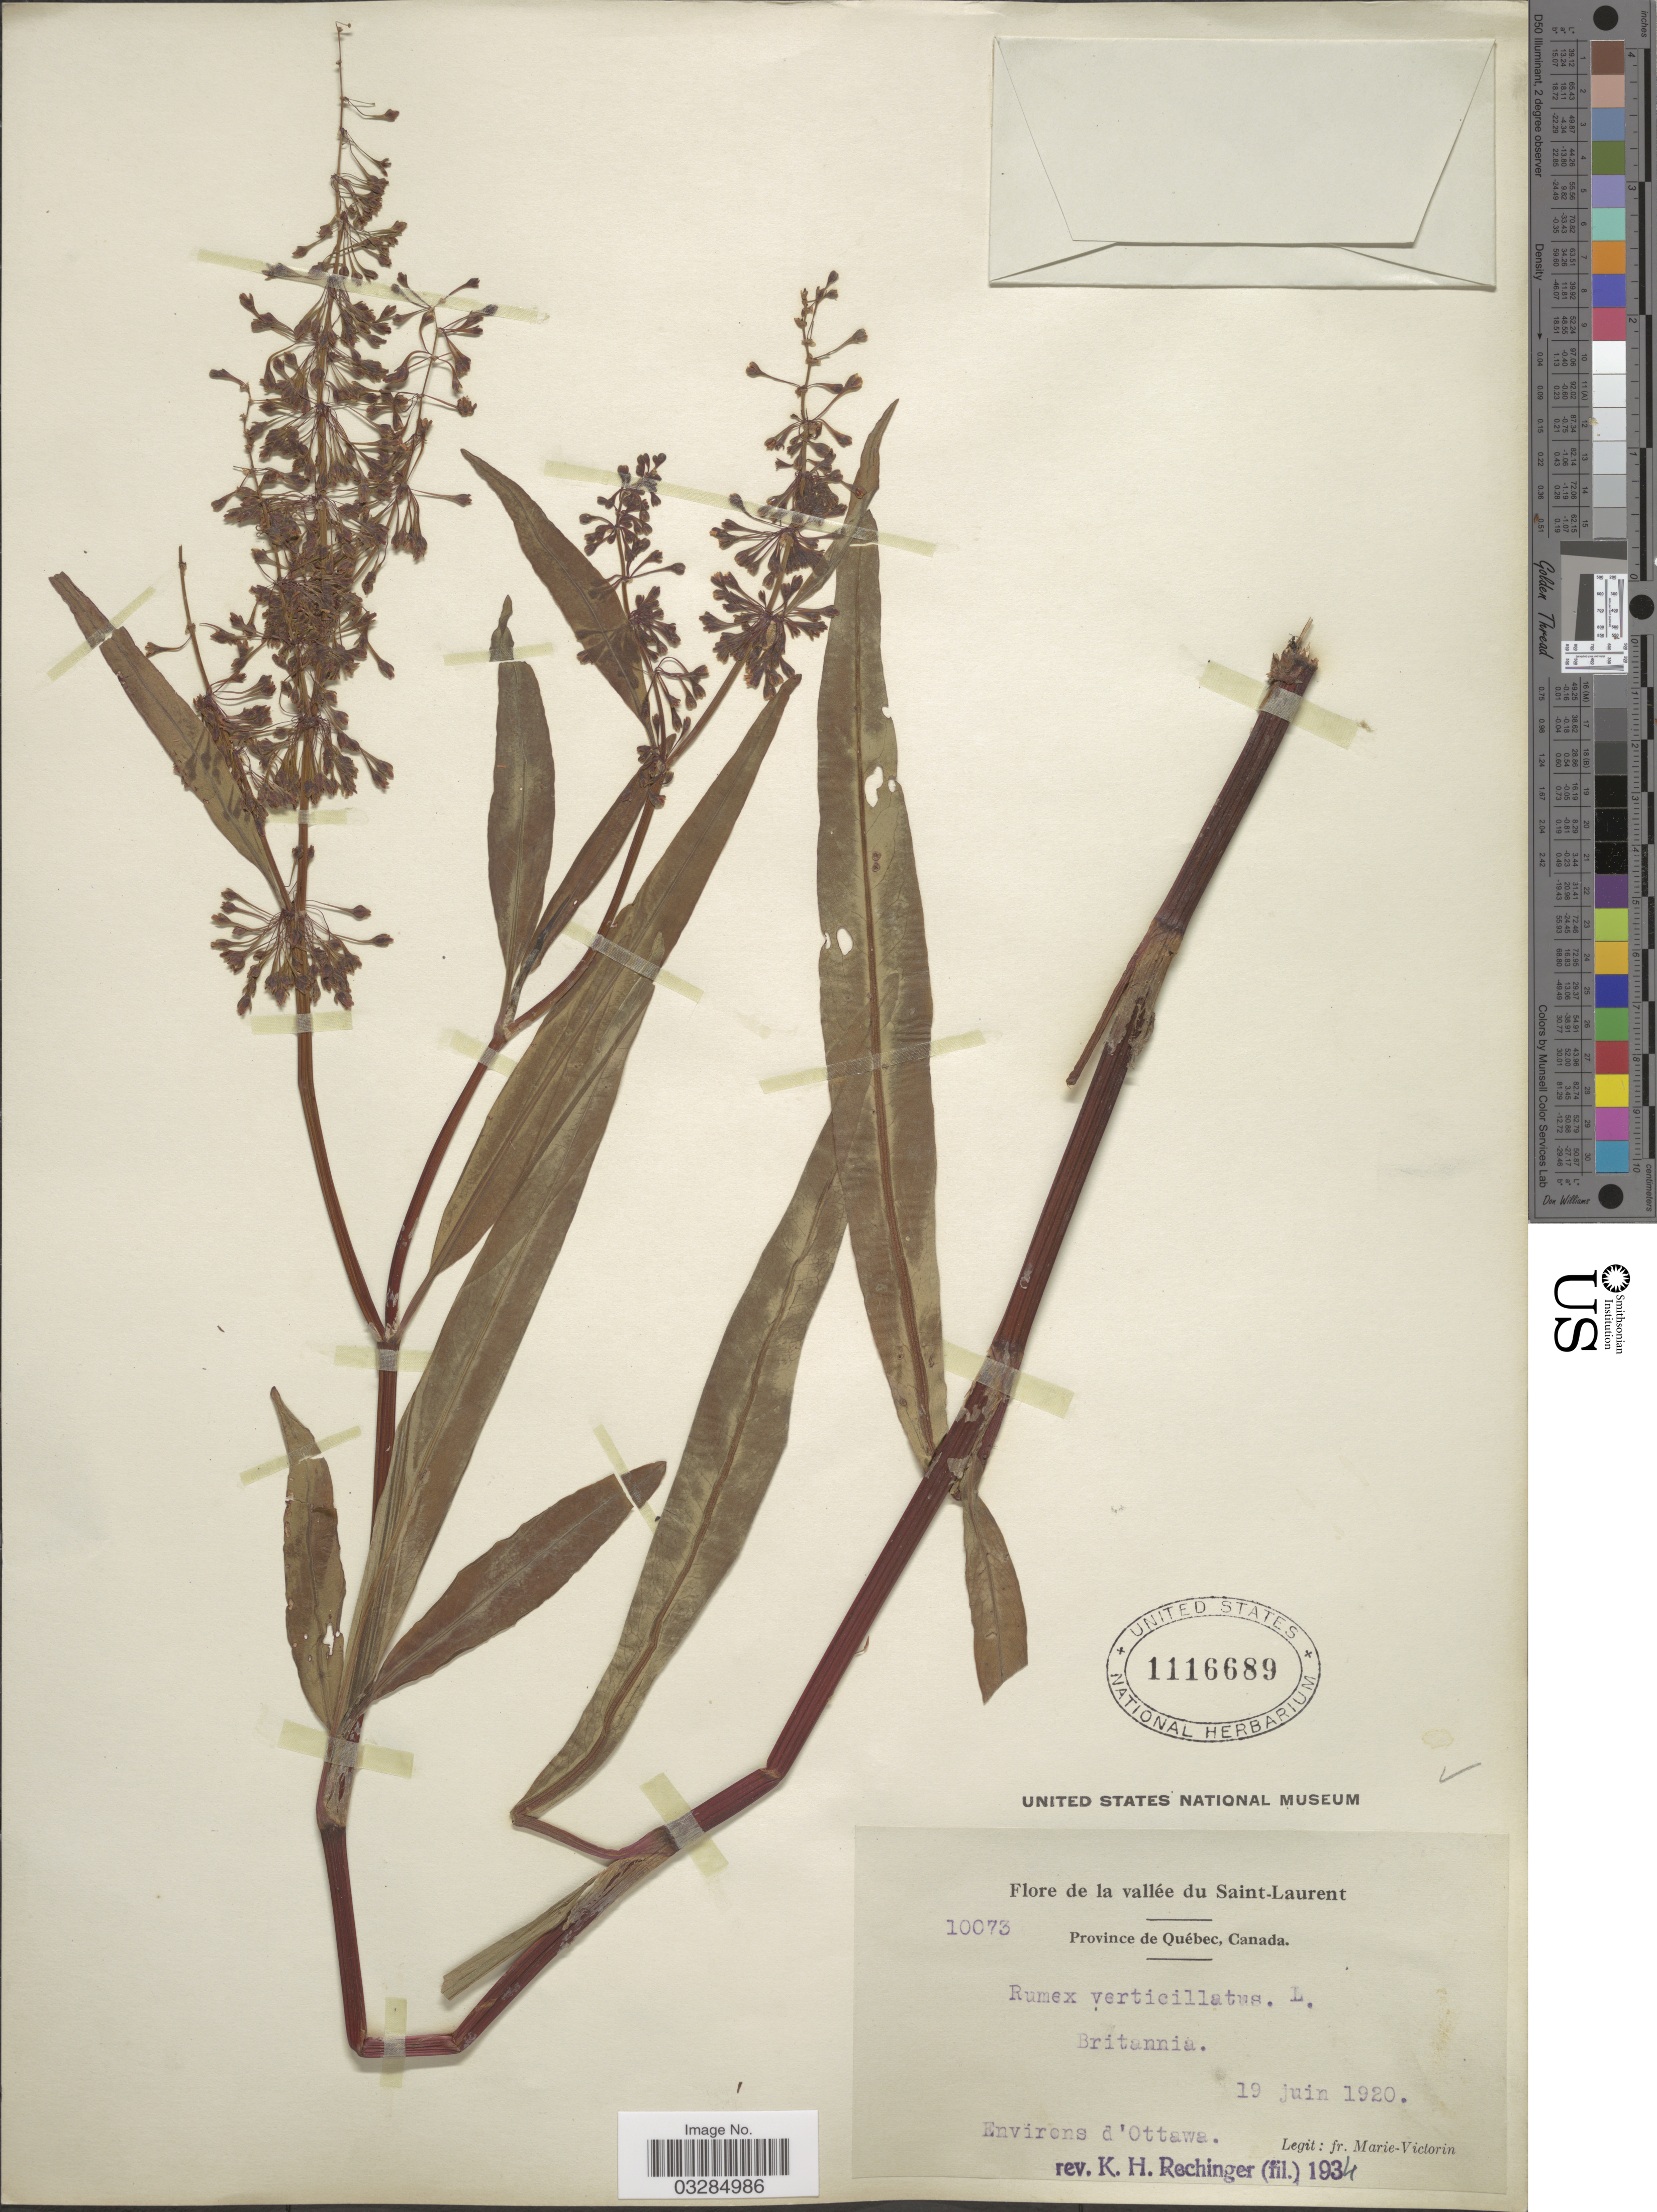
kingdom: Plantae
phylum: Tracheophyta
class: Magnoliopsida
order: Caryophyllales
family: Polygonaceae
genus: Rumex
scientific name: Rumex verticillatus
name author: L.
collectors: F. Marie-Victorin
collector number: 10073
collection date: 1920-06-19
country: Canada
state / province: Quebec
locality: La vallée du Saint-Laurent. Britannia. Environs d'Ottawa.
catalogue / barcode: US 1116689